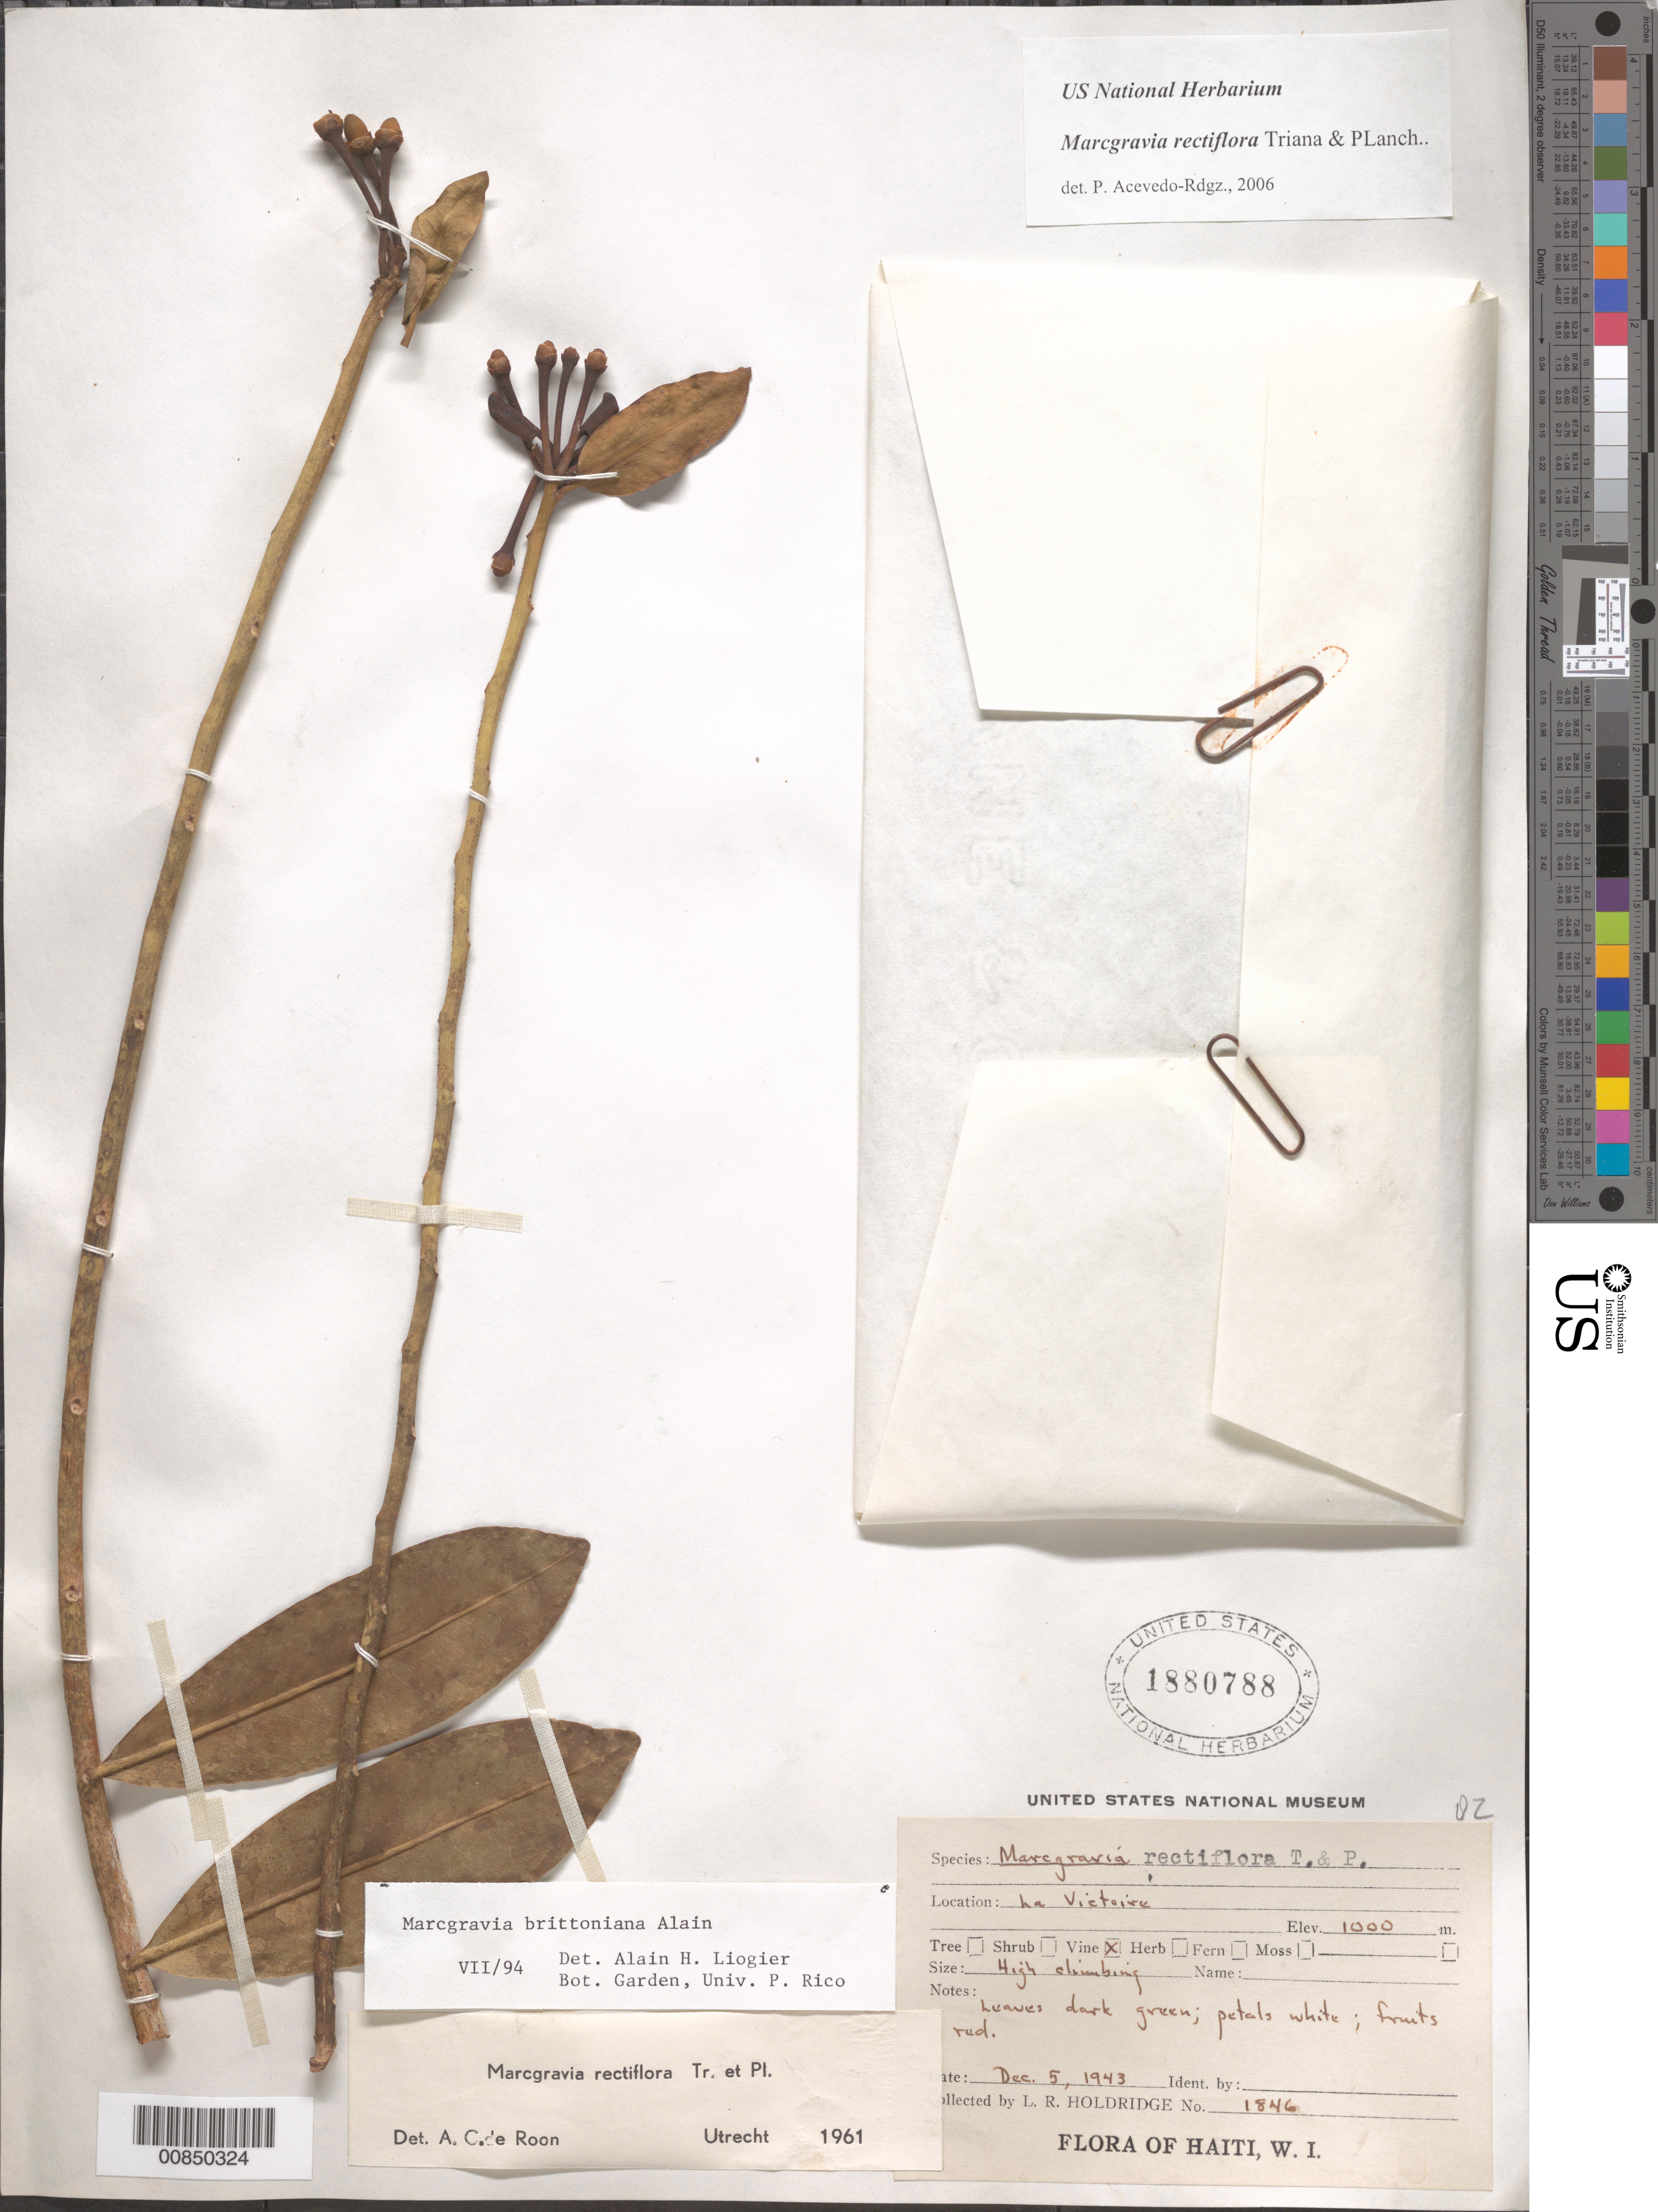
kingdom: Plantae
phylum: Tracheophyta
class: Magnoliopsida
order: Ericales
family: Marcgraviaceae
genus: Marcgravia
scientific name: Marcgravia rectiflora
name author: Triana & Planch.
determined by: Acevedo-Rodríguez, P., (BOT), Smithsonian Institution - National Museum of Natural History (UNITED STATES)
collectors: L. Holdridge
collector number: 1846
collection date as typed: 05 Dec 1943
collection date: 1943-12-05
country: Haiti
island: Hispaniola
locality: La Victoire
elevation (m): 1000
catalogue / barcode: US 1880788